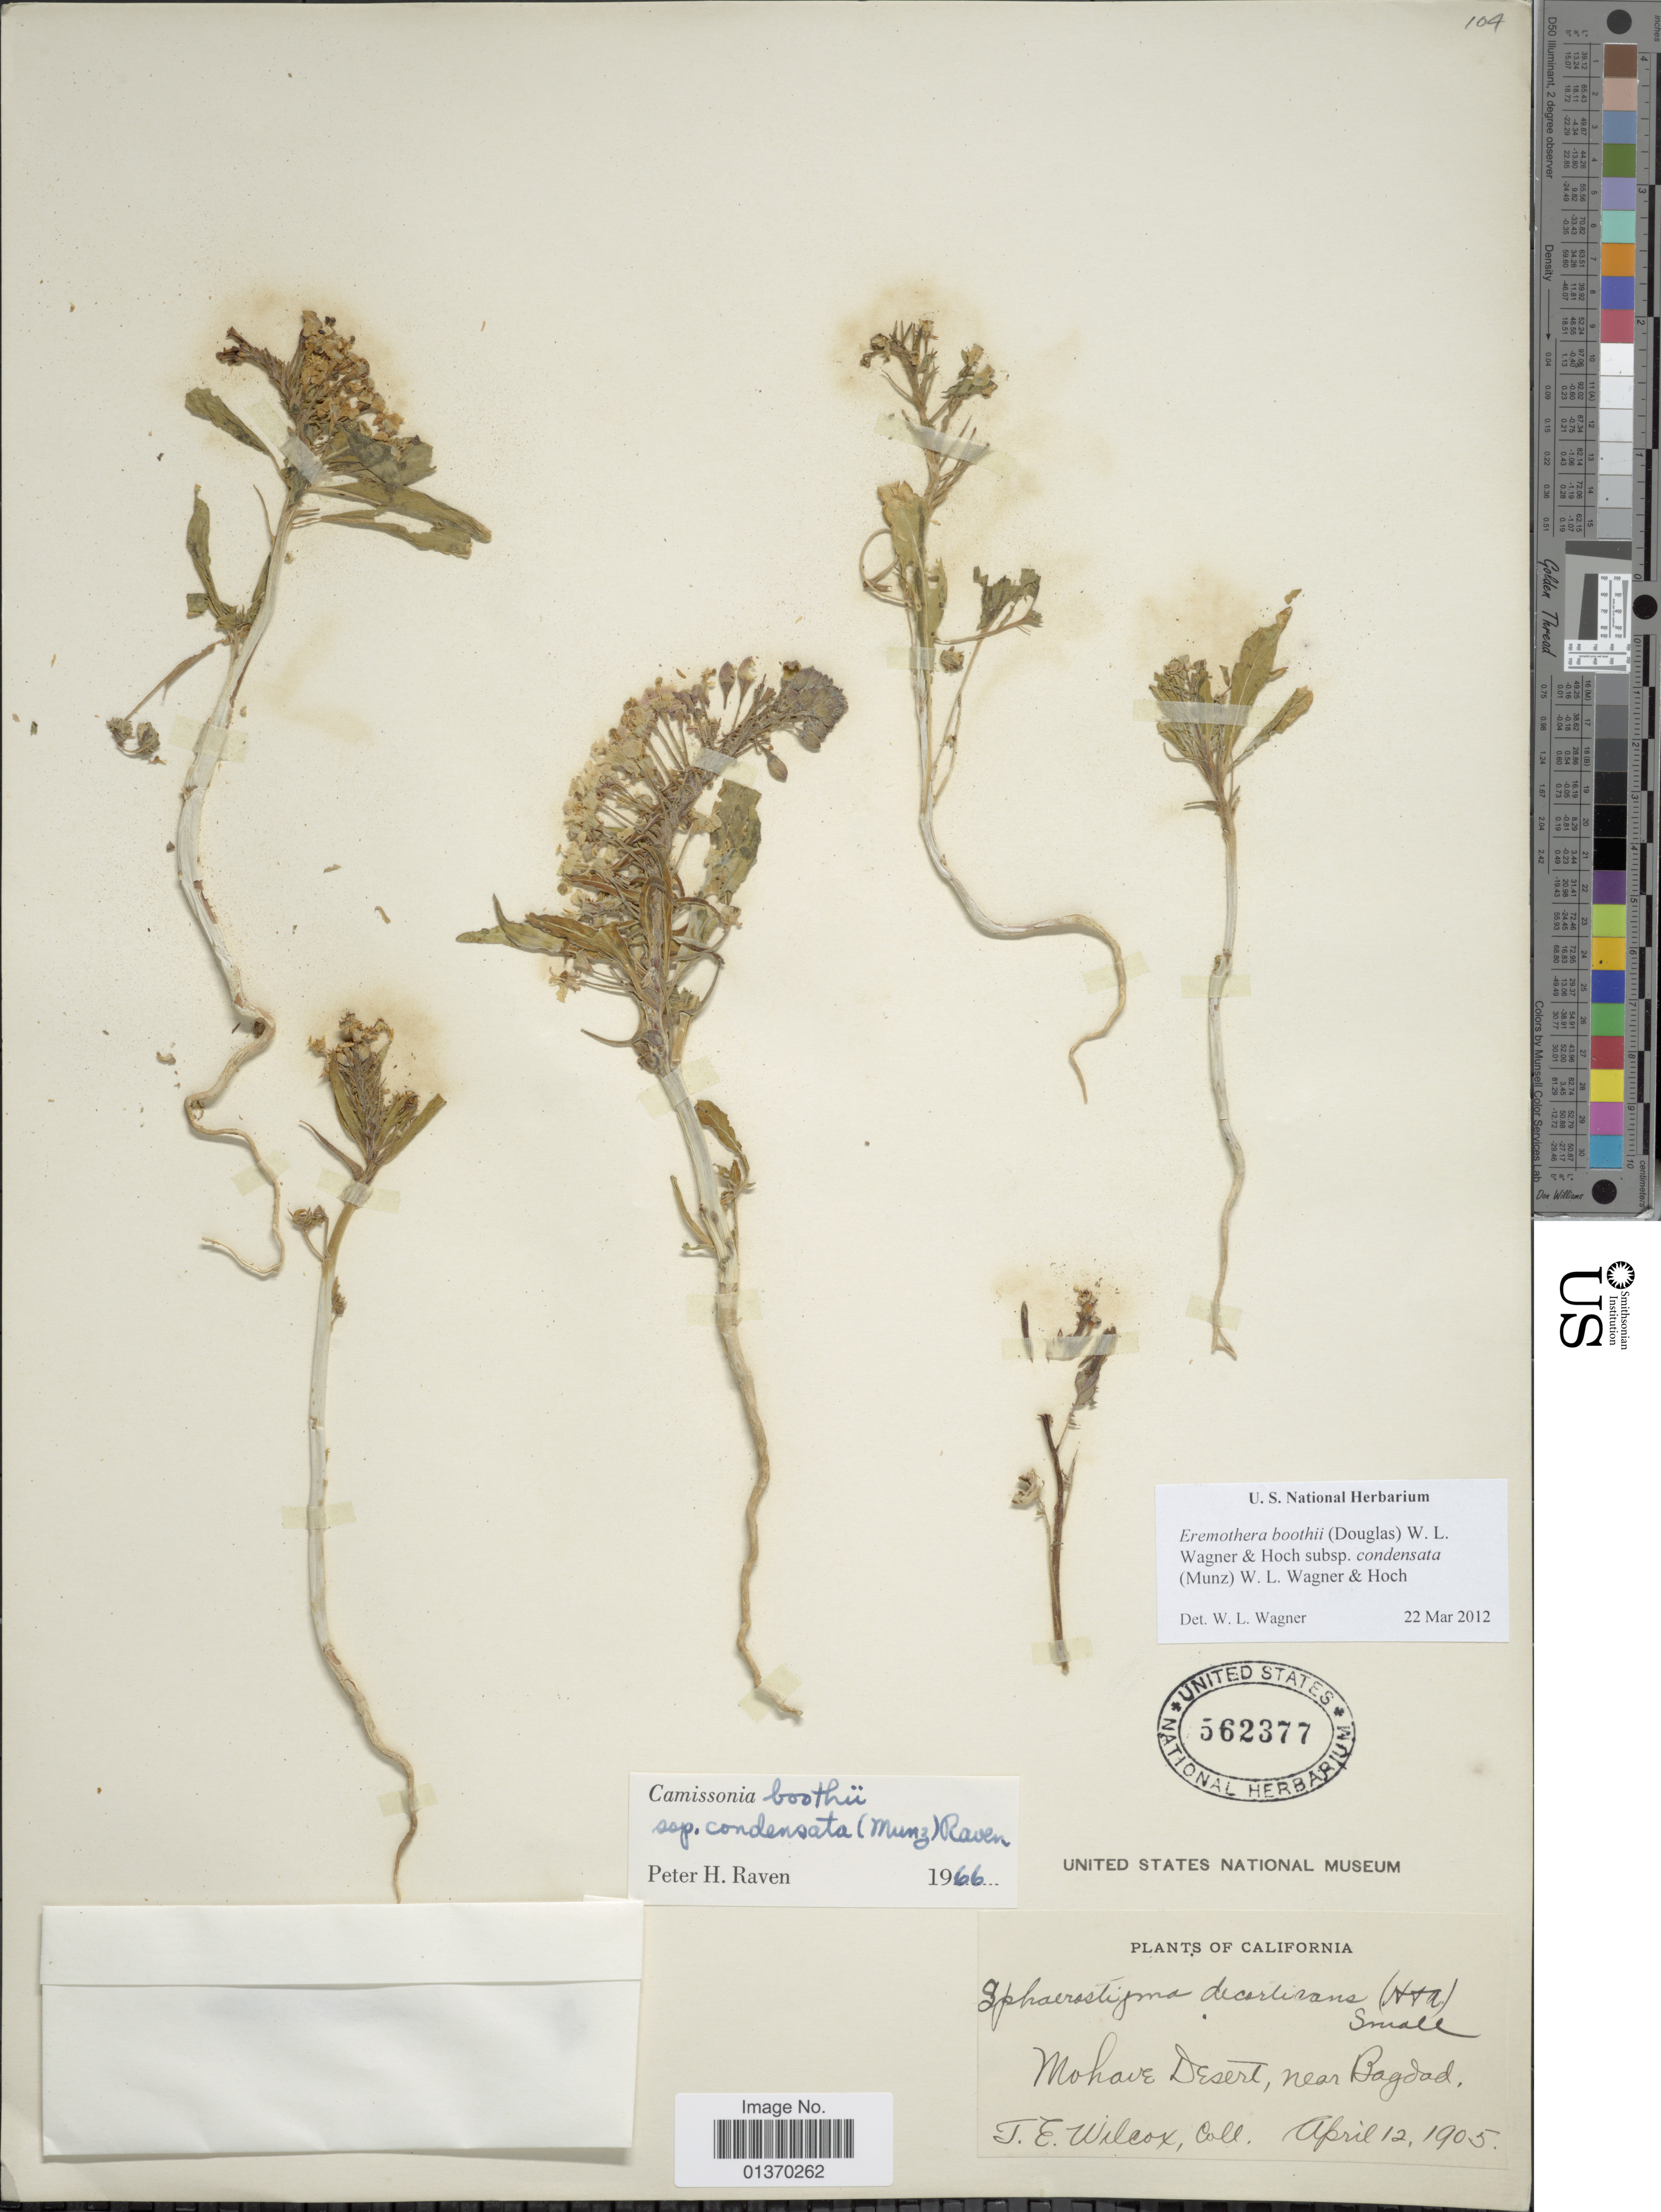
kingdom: Plantae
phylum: Tracheophyta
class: Magnoliopsida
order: Myrtales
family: Onagraceae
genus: Eremothera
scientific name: Eremothera boothii subsp. condensata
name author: (Munz) W.L. Wagner & Hoch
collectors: T. E. Wilcox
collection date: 1905-04-12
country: United States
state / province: California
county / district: Kern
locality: Mohave Desert, near Bagdad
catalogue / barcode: US 562377